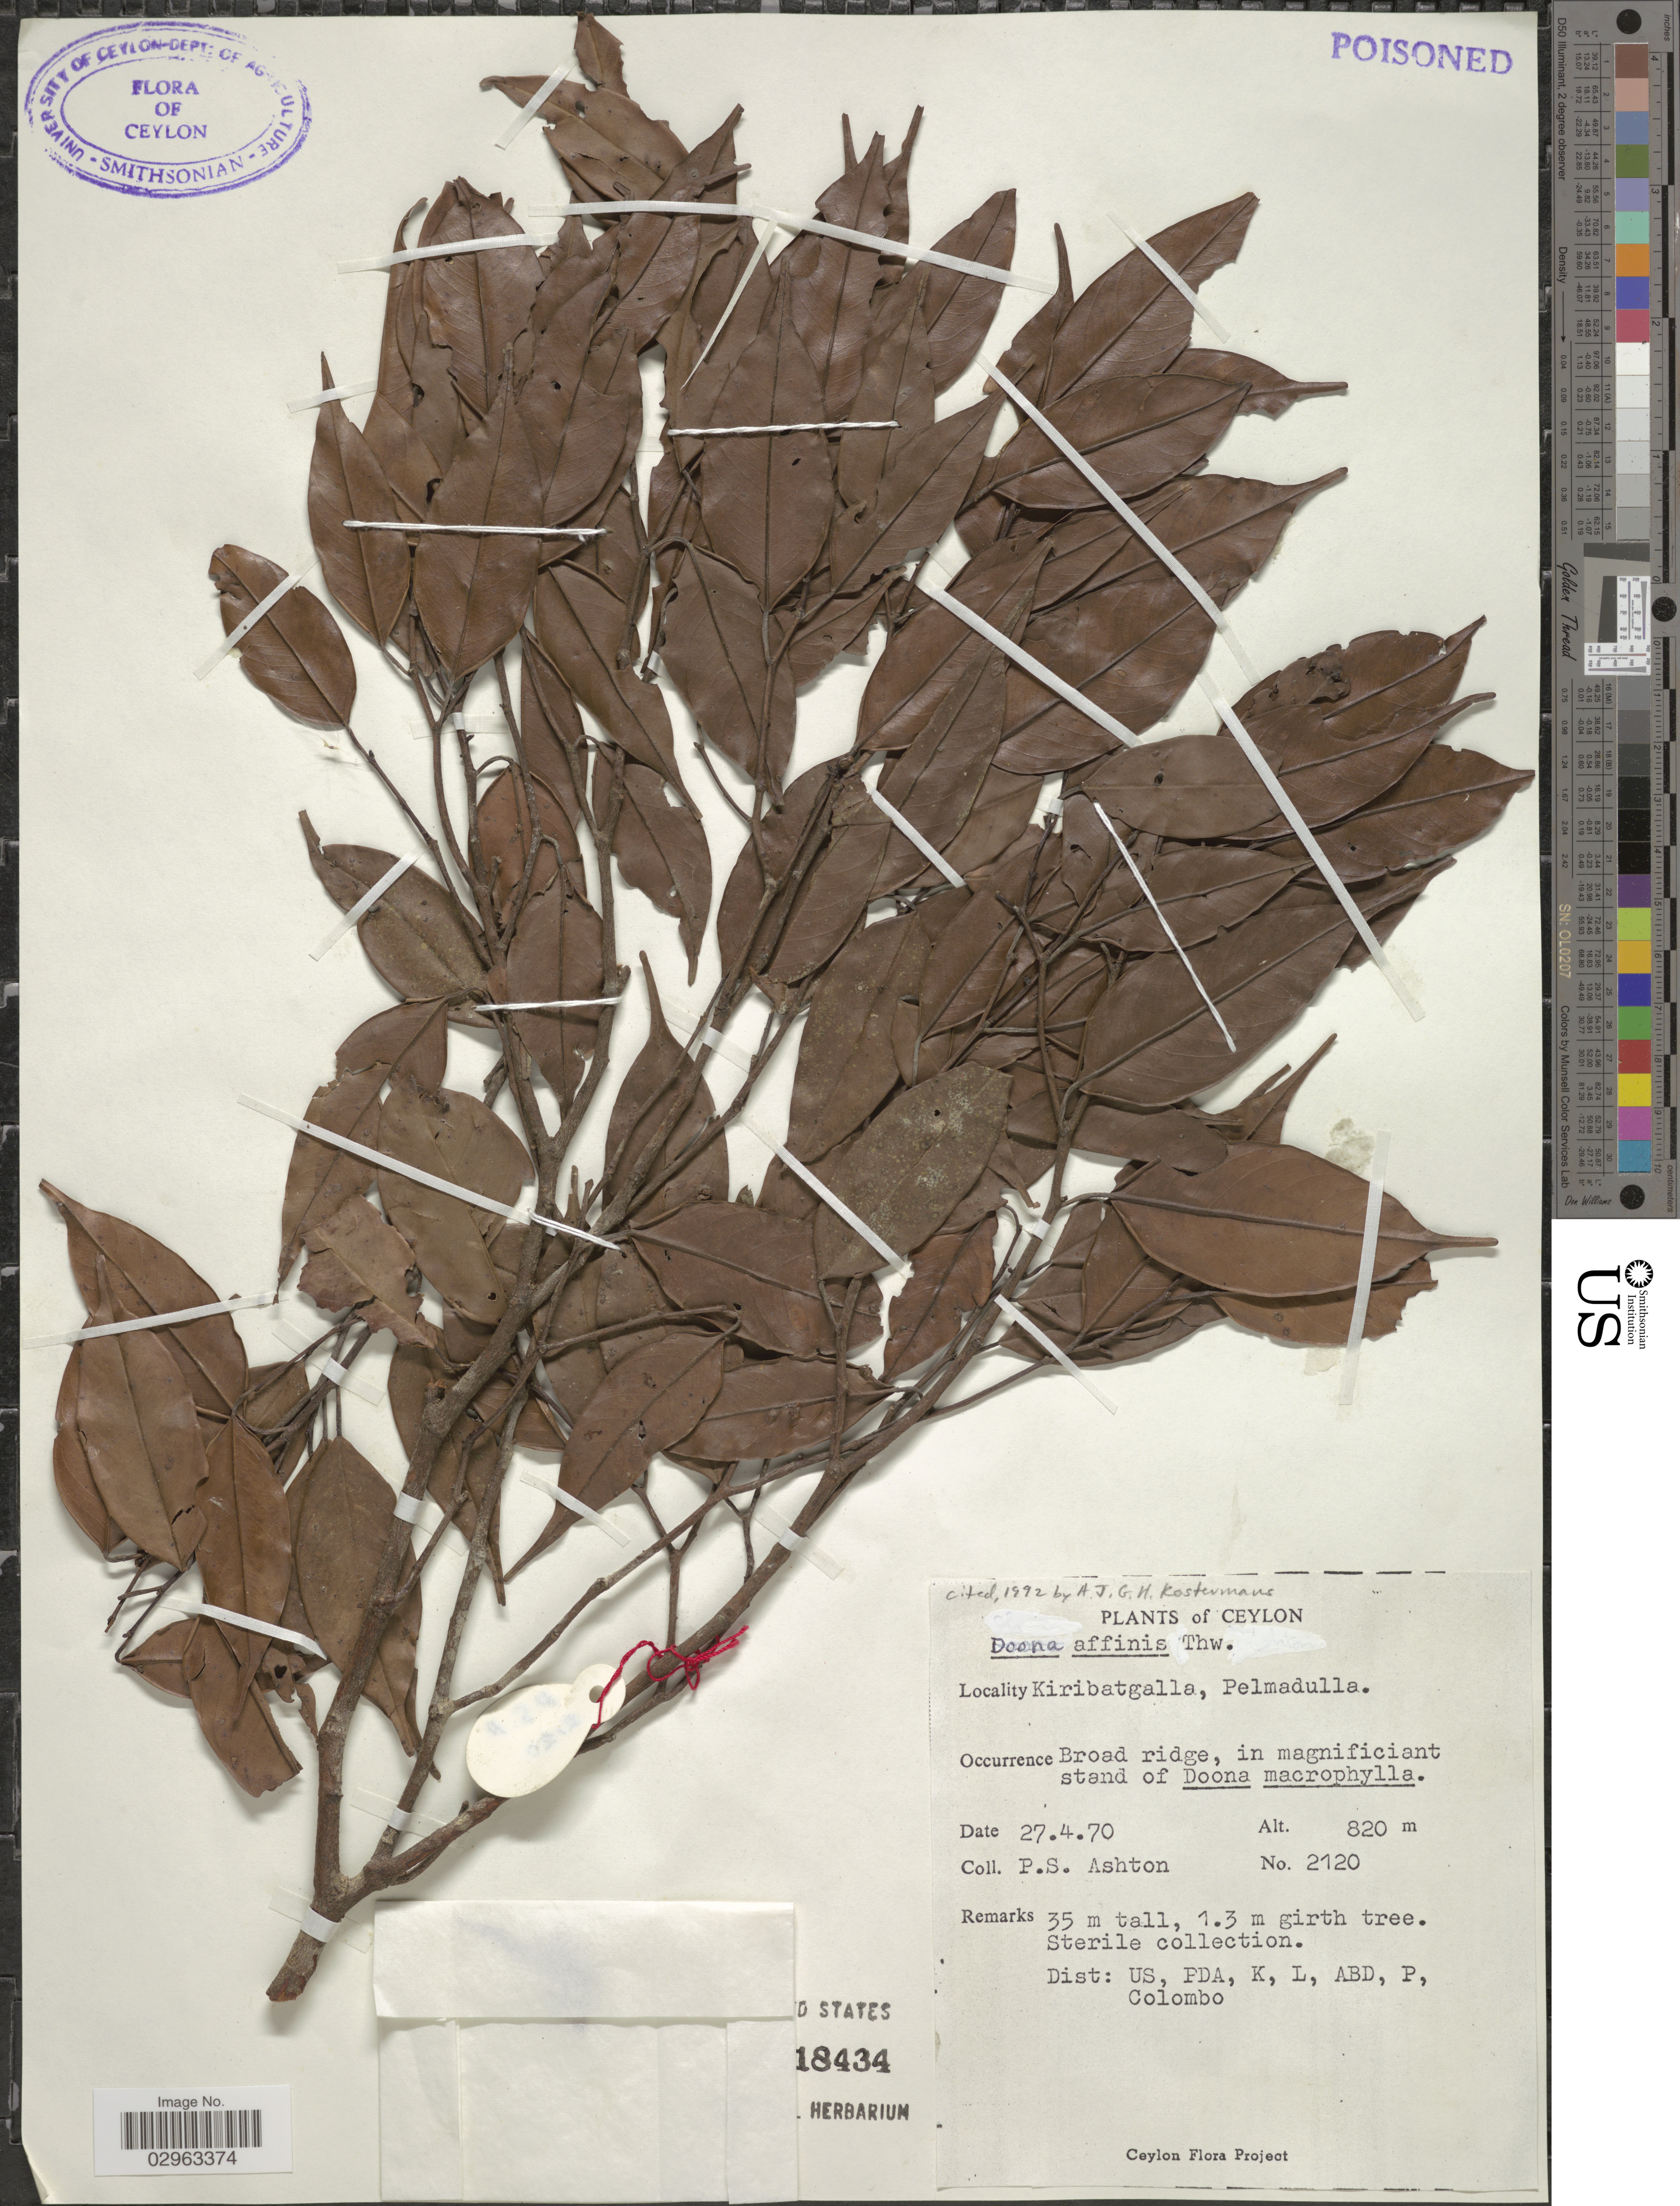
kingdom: Plantae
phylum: Tracheophyta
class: Magnoliopsida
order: Malvales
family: Dipterocarpaceae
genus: Doona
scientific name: Doona affinis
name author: Thwaites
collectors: P. S. Ashton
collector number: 2120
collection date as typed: Transcribed d/m/y: 27/4/70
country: Sri Lanka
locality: Ceylon, Kiribatgalla, Pelmadulla.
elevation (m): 820